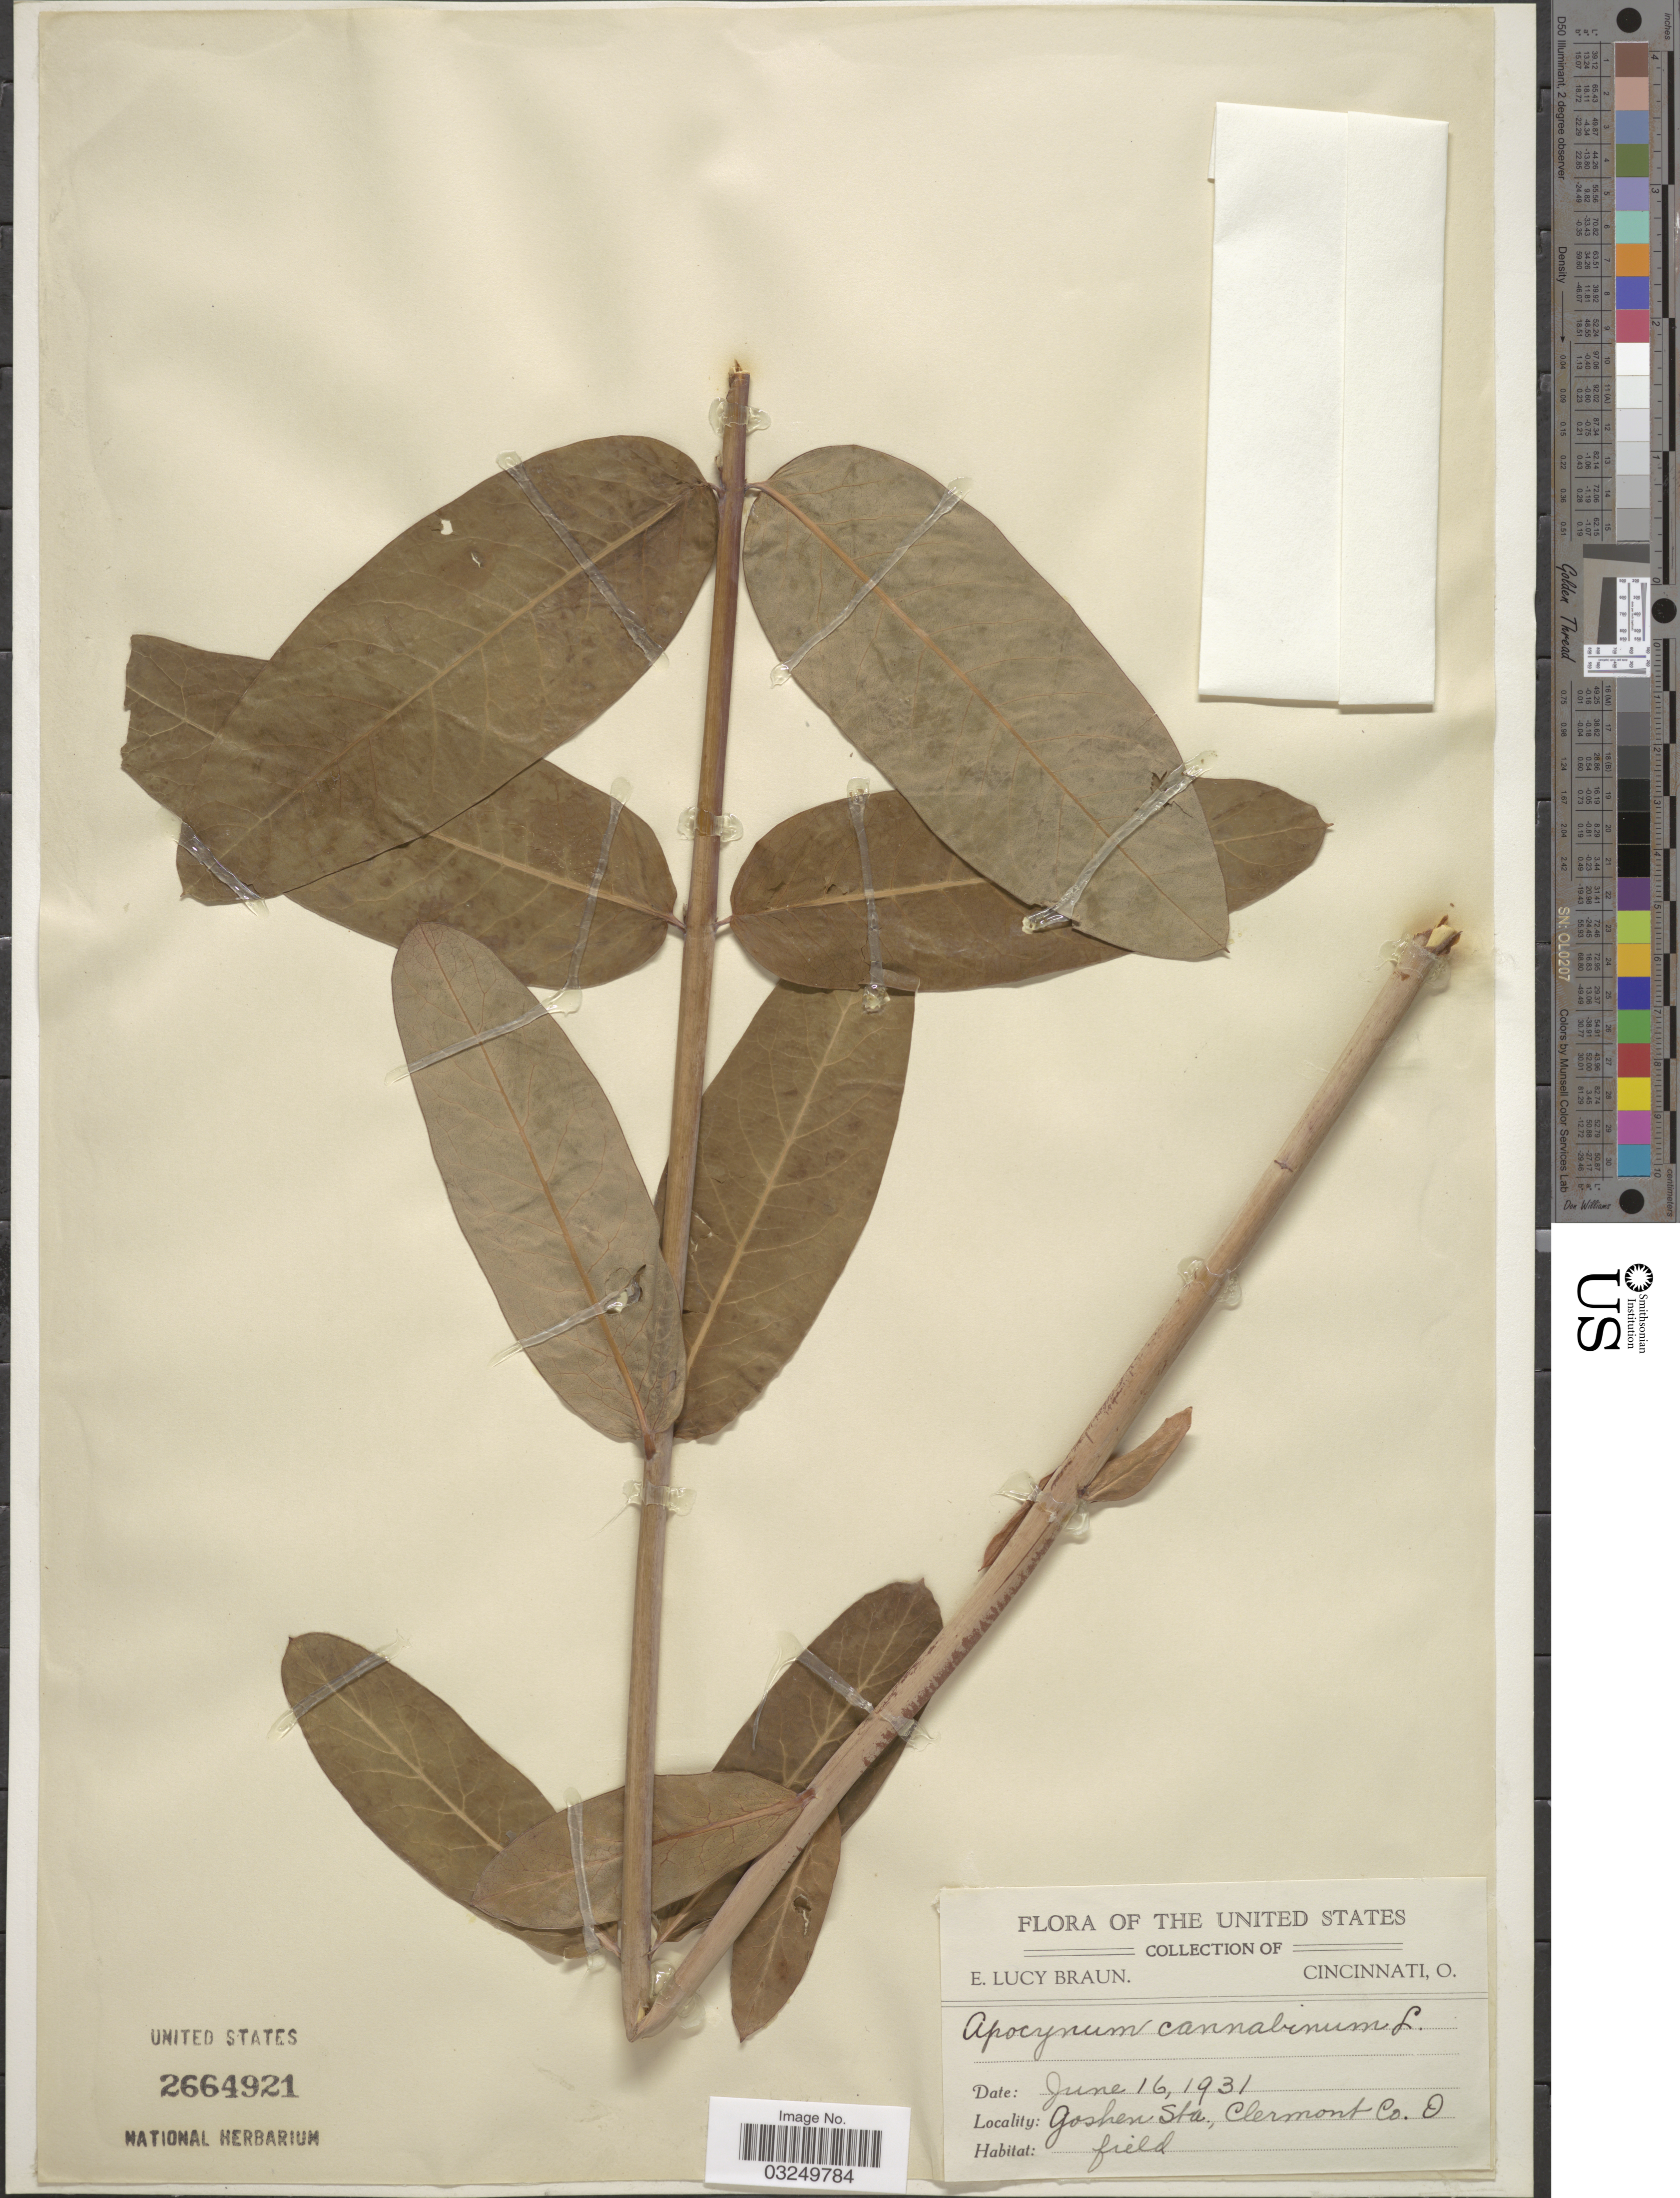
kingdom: Plantae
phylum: Tracheophyta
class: Magnoliopsida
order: Gentianales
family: Apocynaceae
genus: Apocynum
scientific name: Apocynum cannabinum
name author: L.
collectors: E. L. Braun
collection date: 1931-06-16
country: United States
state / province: Ohio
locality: Goshen Sta., Clermont Co.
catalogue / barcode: US 2664921